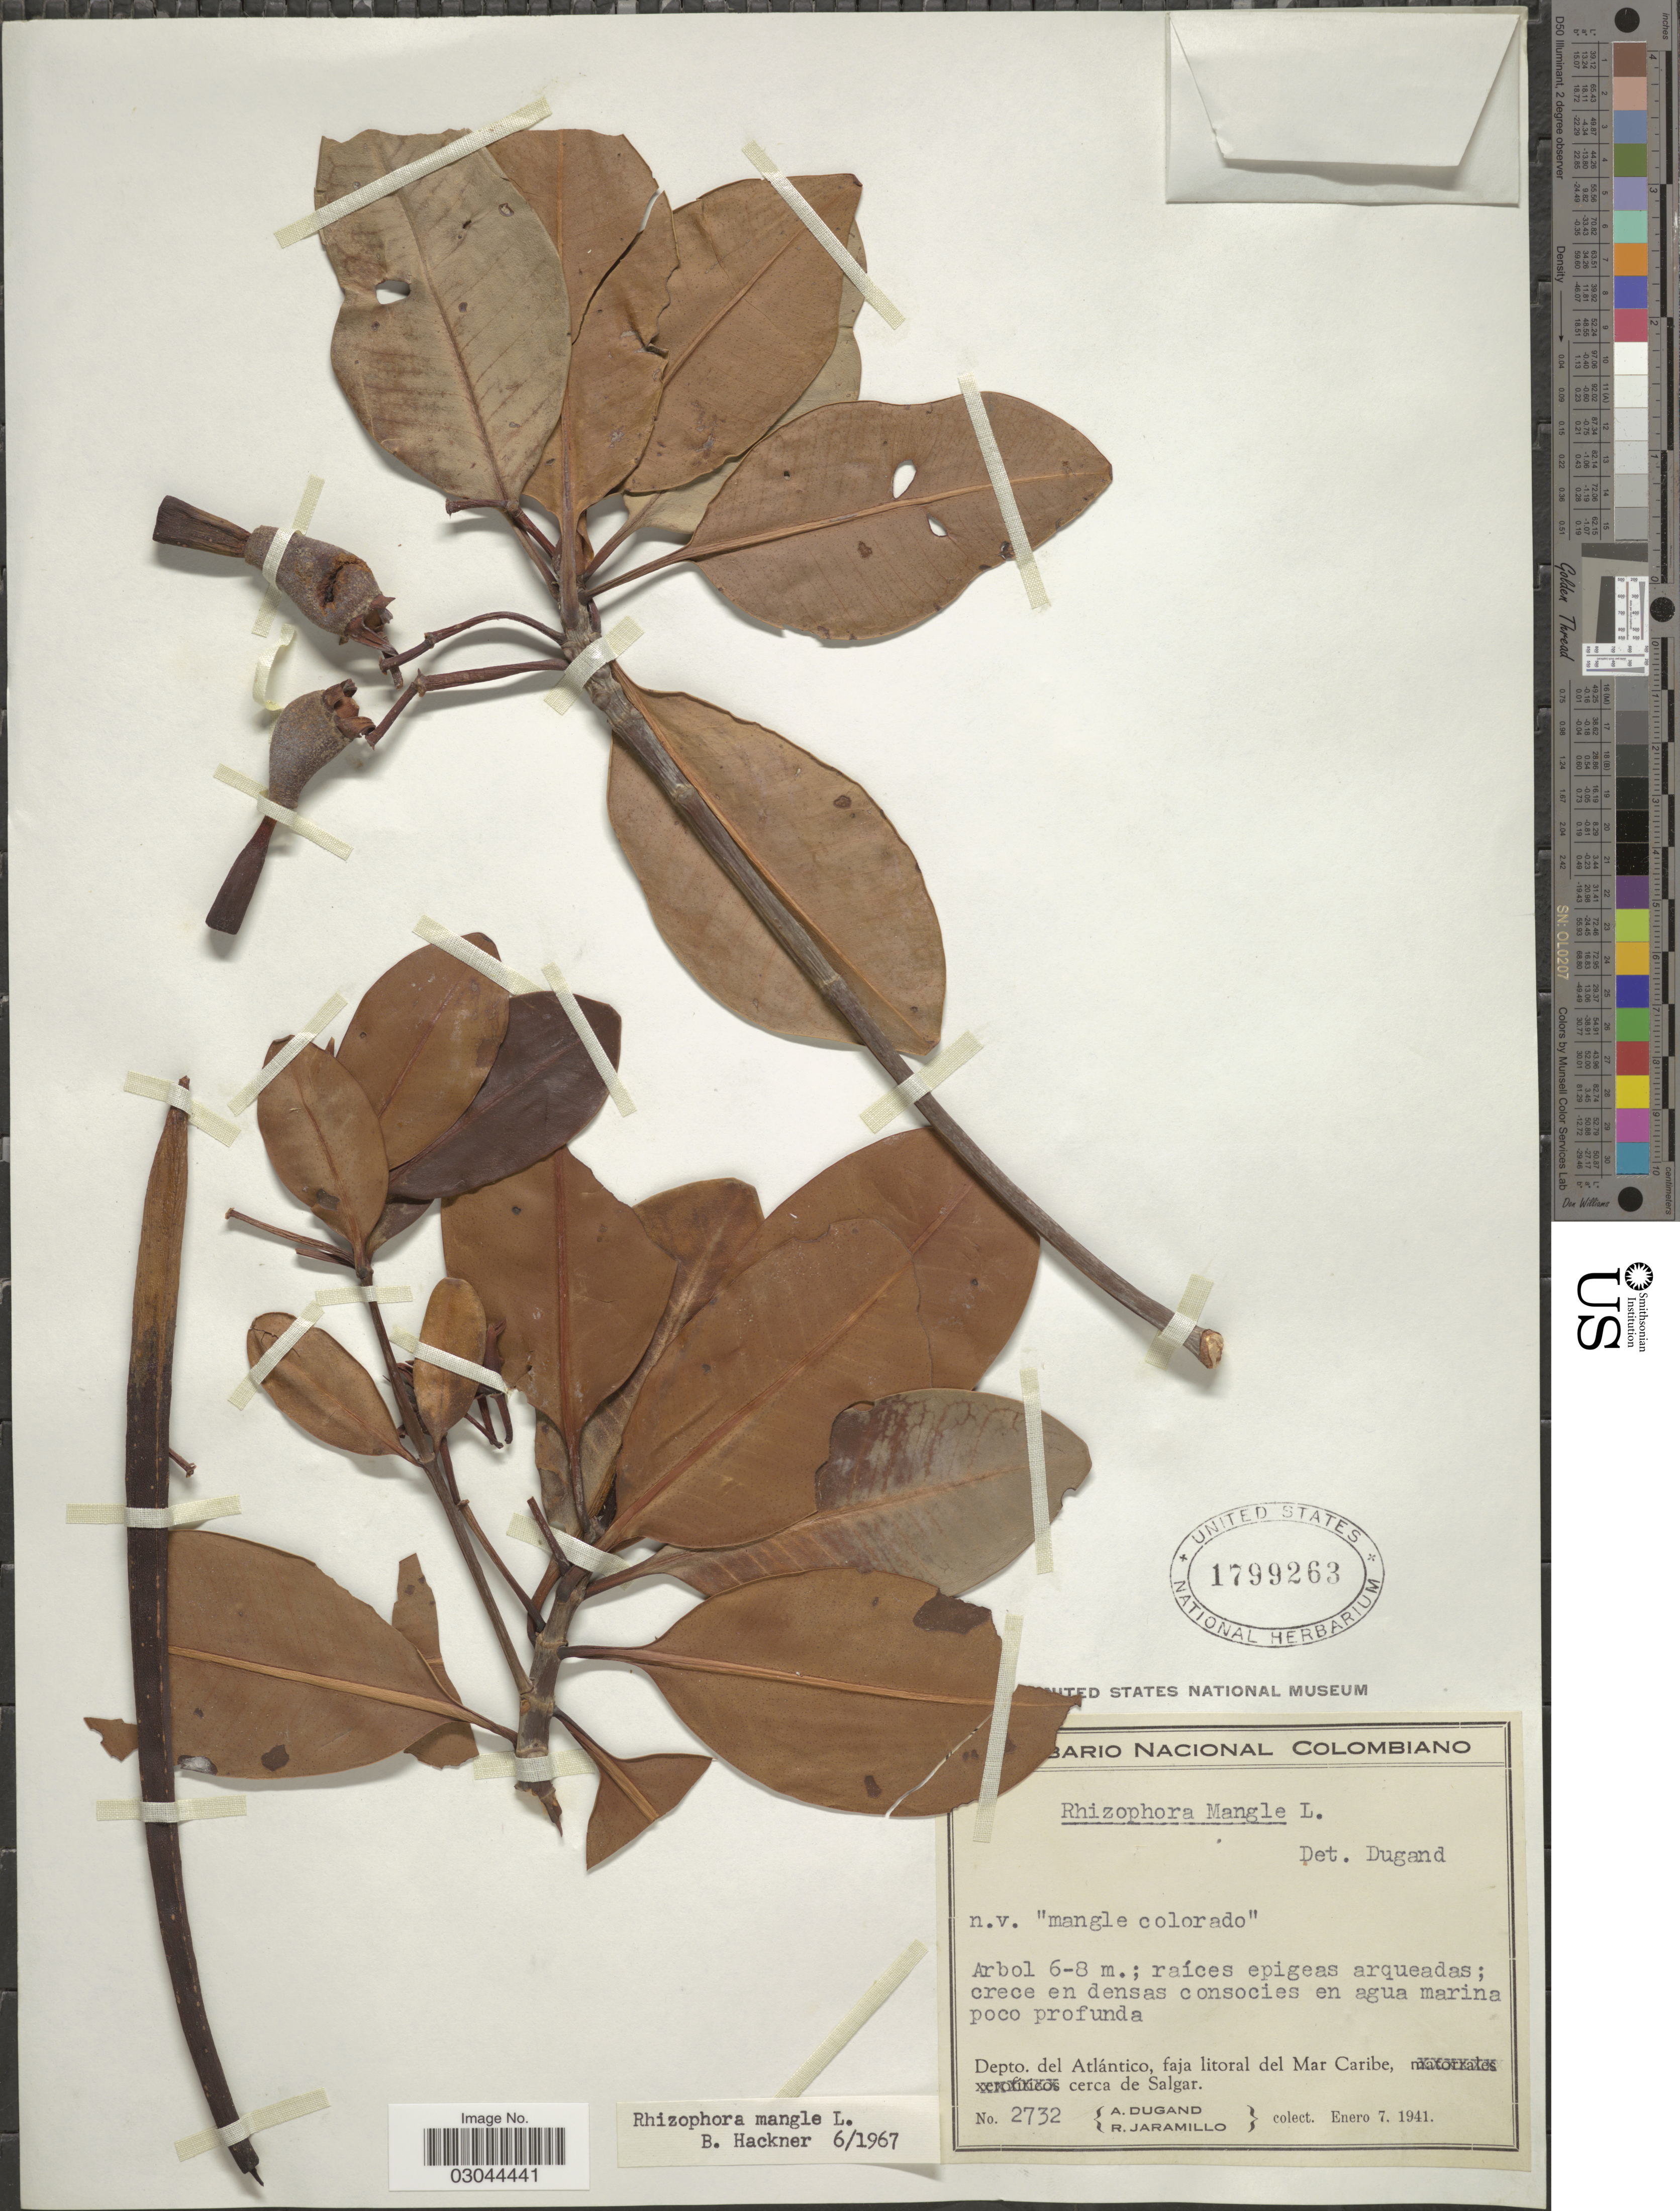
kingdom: Plantae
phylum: Tracheophyta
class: Magnoliopsida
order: Malpighiales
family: Rhizophoraceae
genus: Rhizophora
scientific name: Rhizophora mangle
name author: L.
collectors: A. Dugand & R. Jaramillo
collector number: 2732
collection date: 1941-01-07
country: Colombia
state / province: Atlántico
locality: Depto. del Atlántico, faja litoral del Mar Caribe, cerca de Salgar.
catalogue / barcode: US 1799263